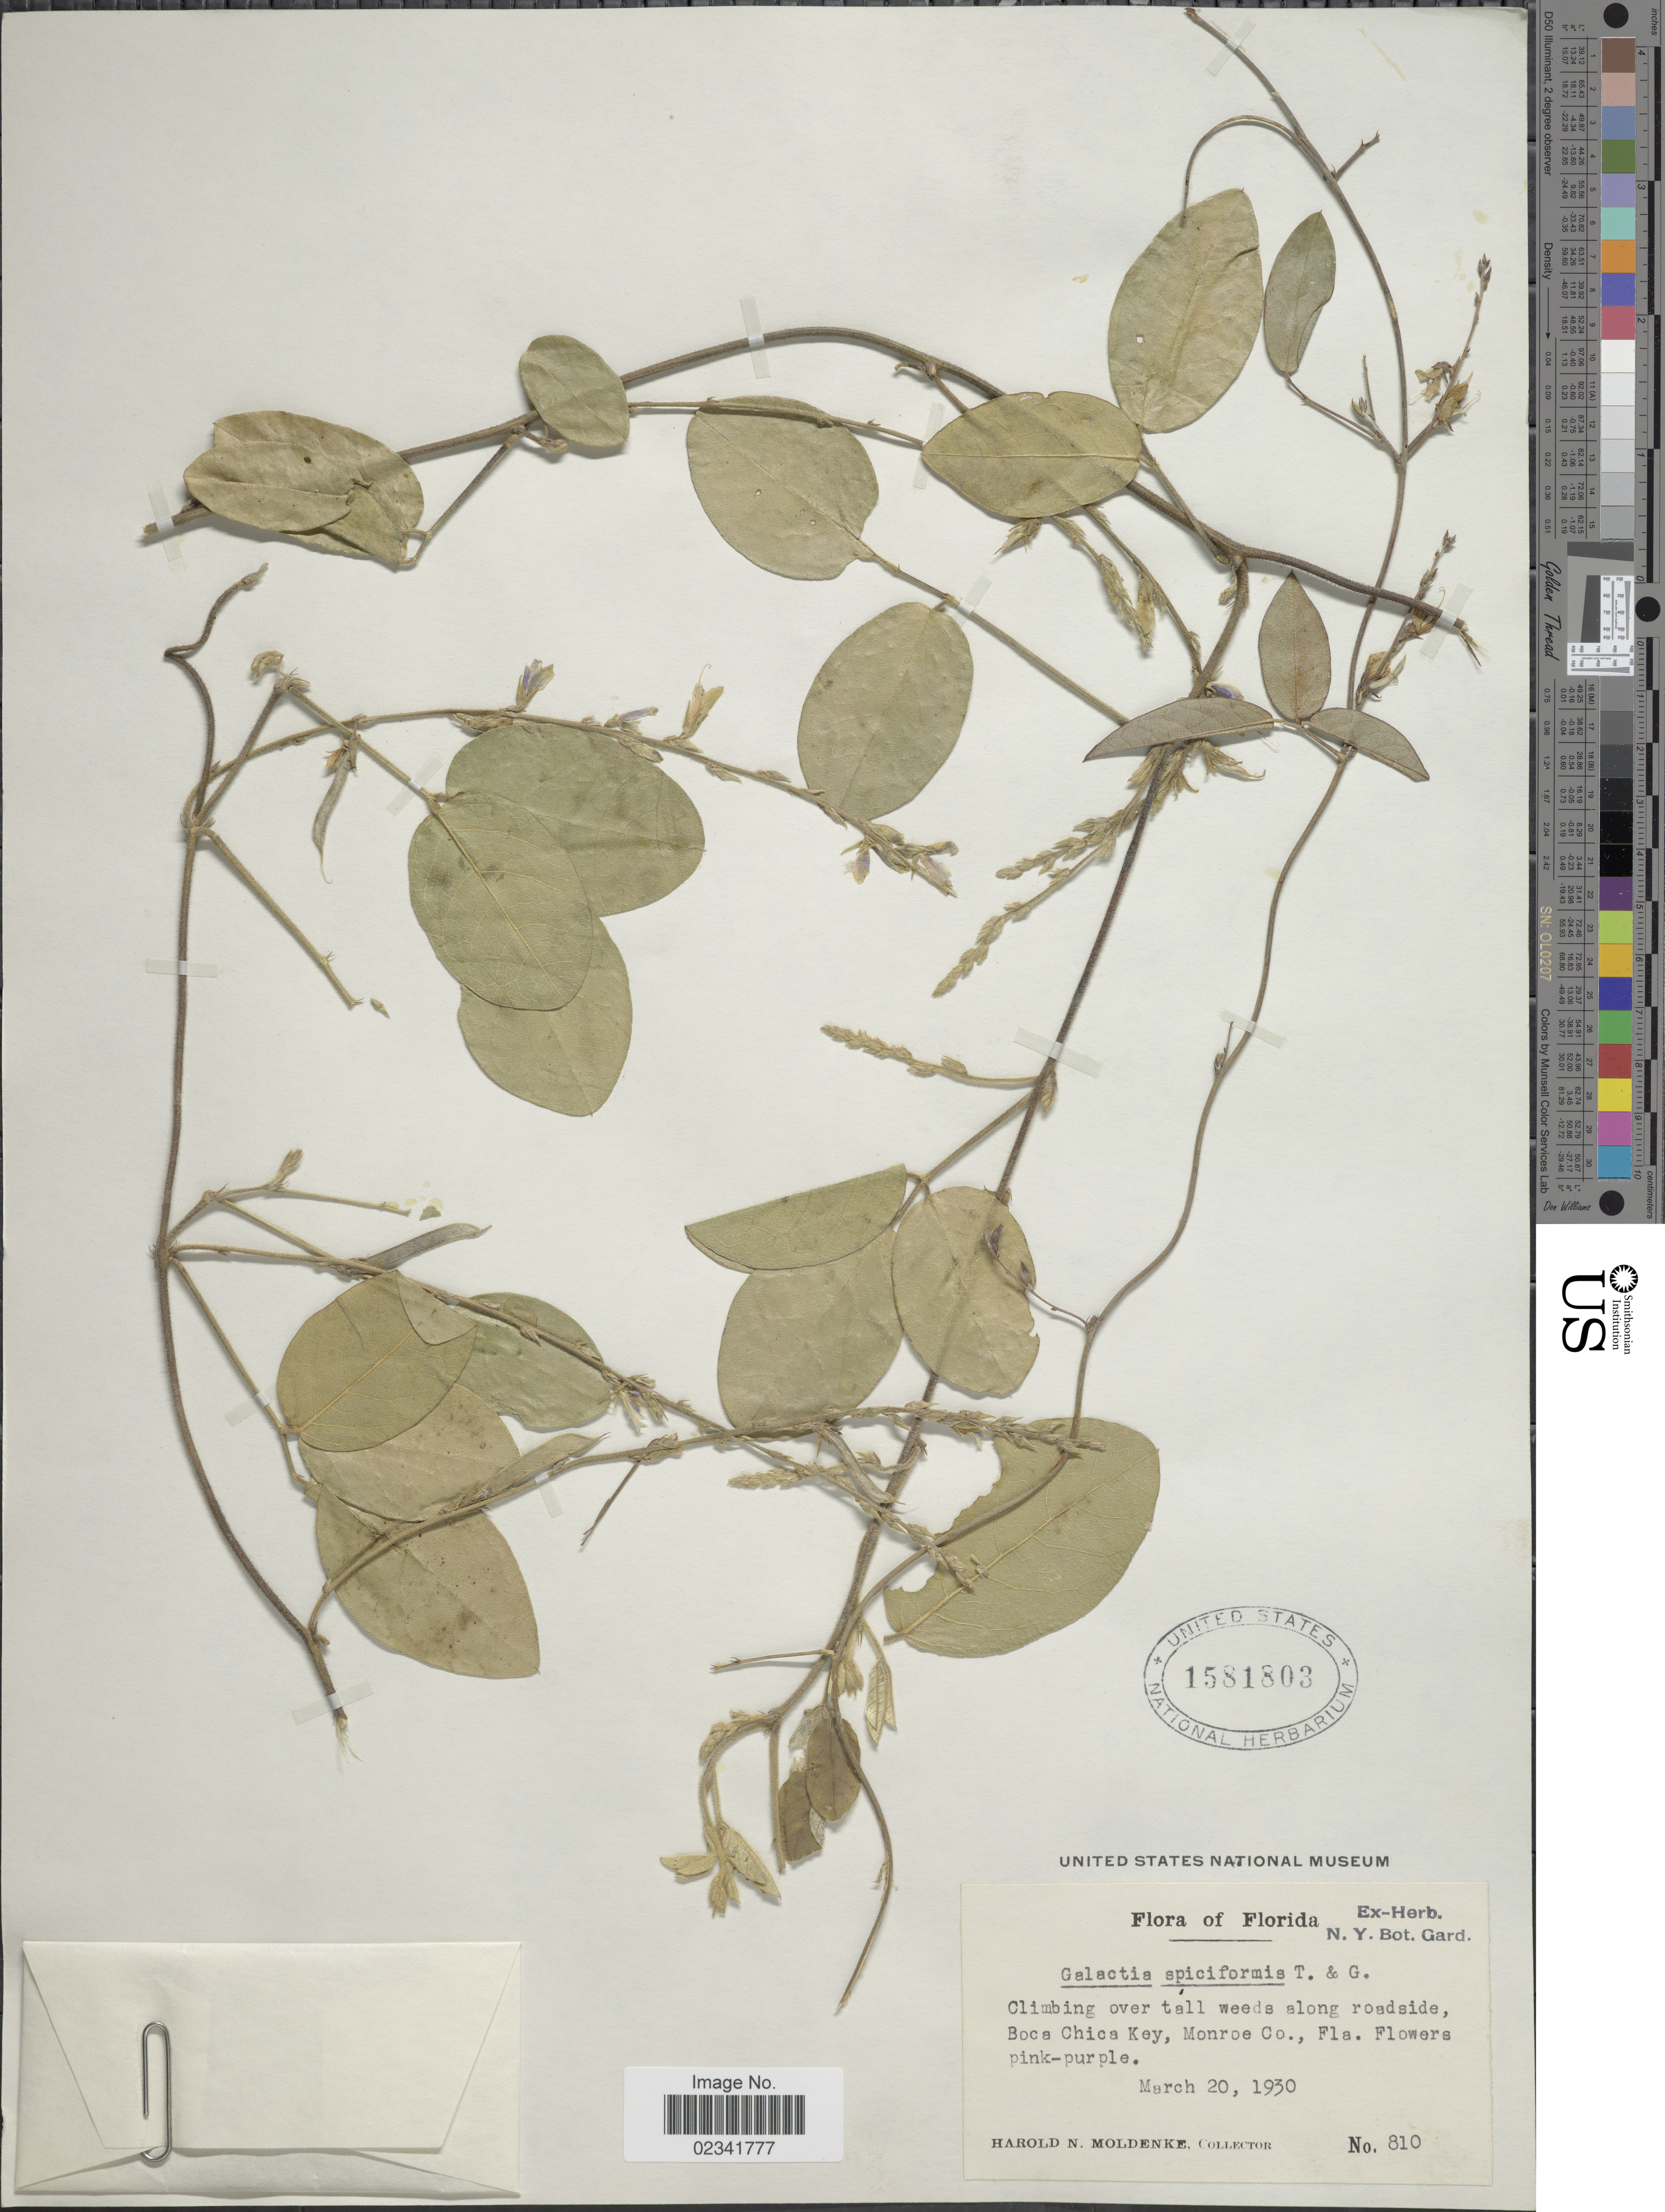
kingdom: Plantae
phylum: Tracheophyta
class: Magnoliopsida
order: Fabales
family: Fabaceae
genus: Galactia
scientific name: Galactia spiciformis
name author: Torr. & A. Gray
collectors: H. N. Moldenke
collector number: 810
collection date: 1930-03-20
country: United States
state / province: Florida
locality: Climbing over tall weeds along roadside, Boca Chica Key, Monroe Co., Fla.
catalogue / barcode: US 1581803